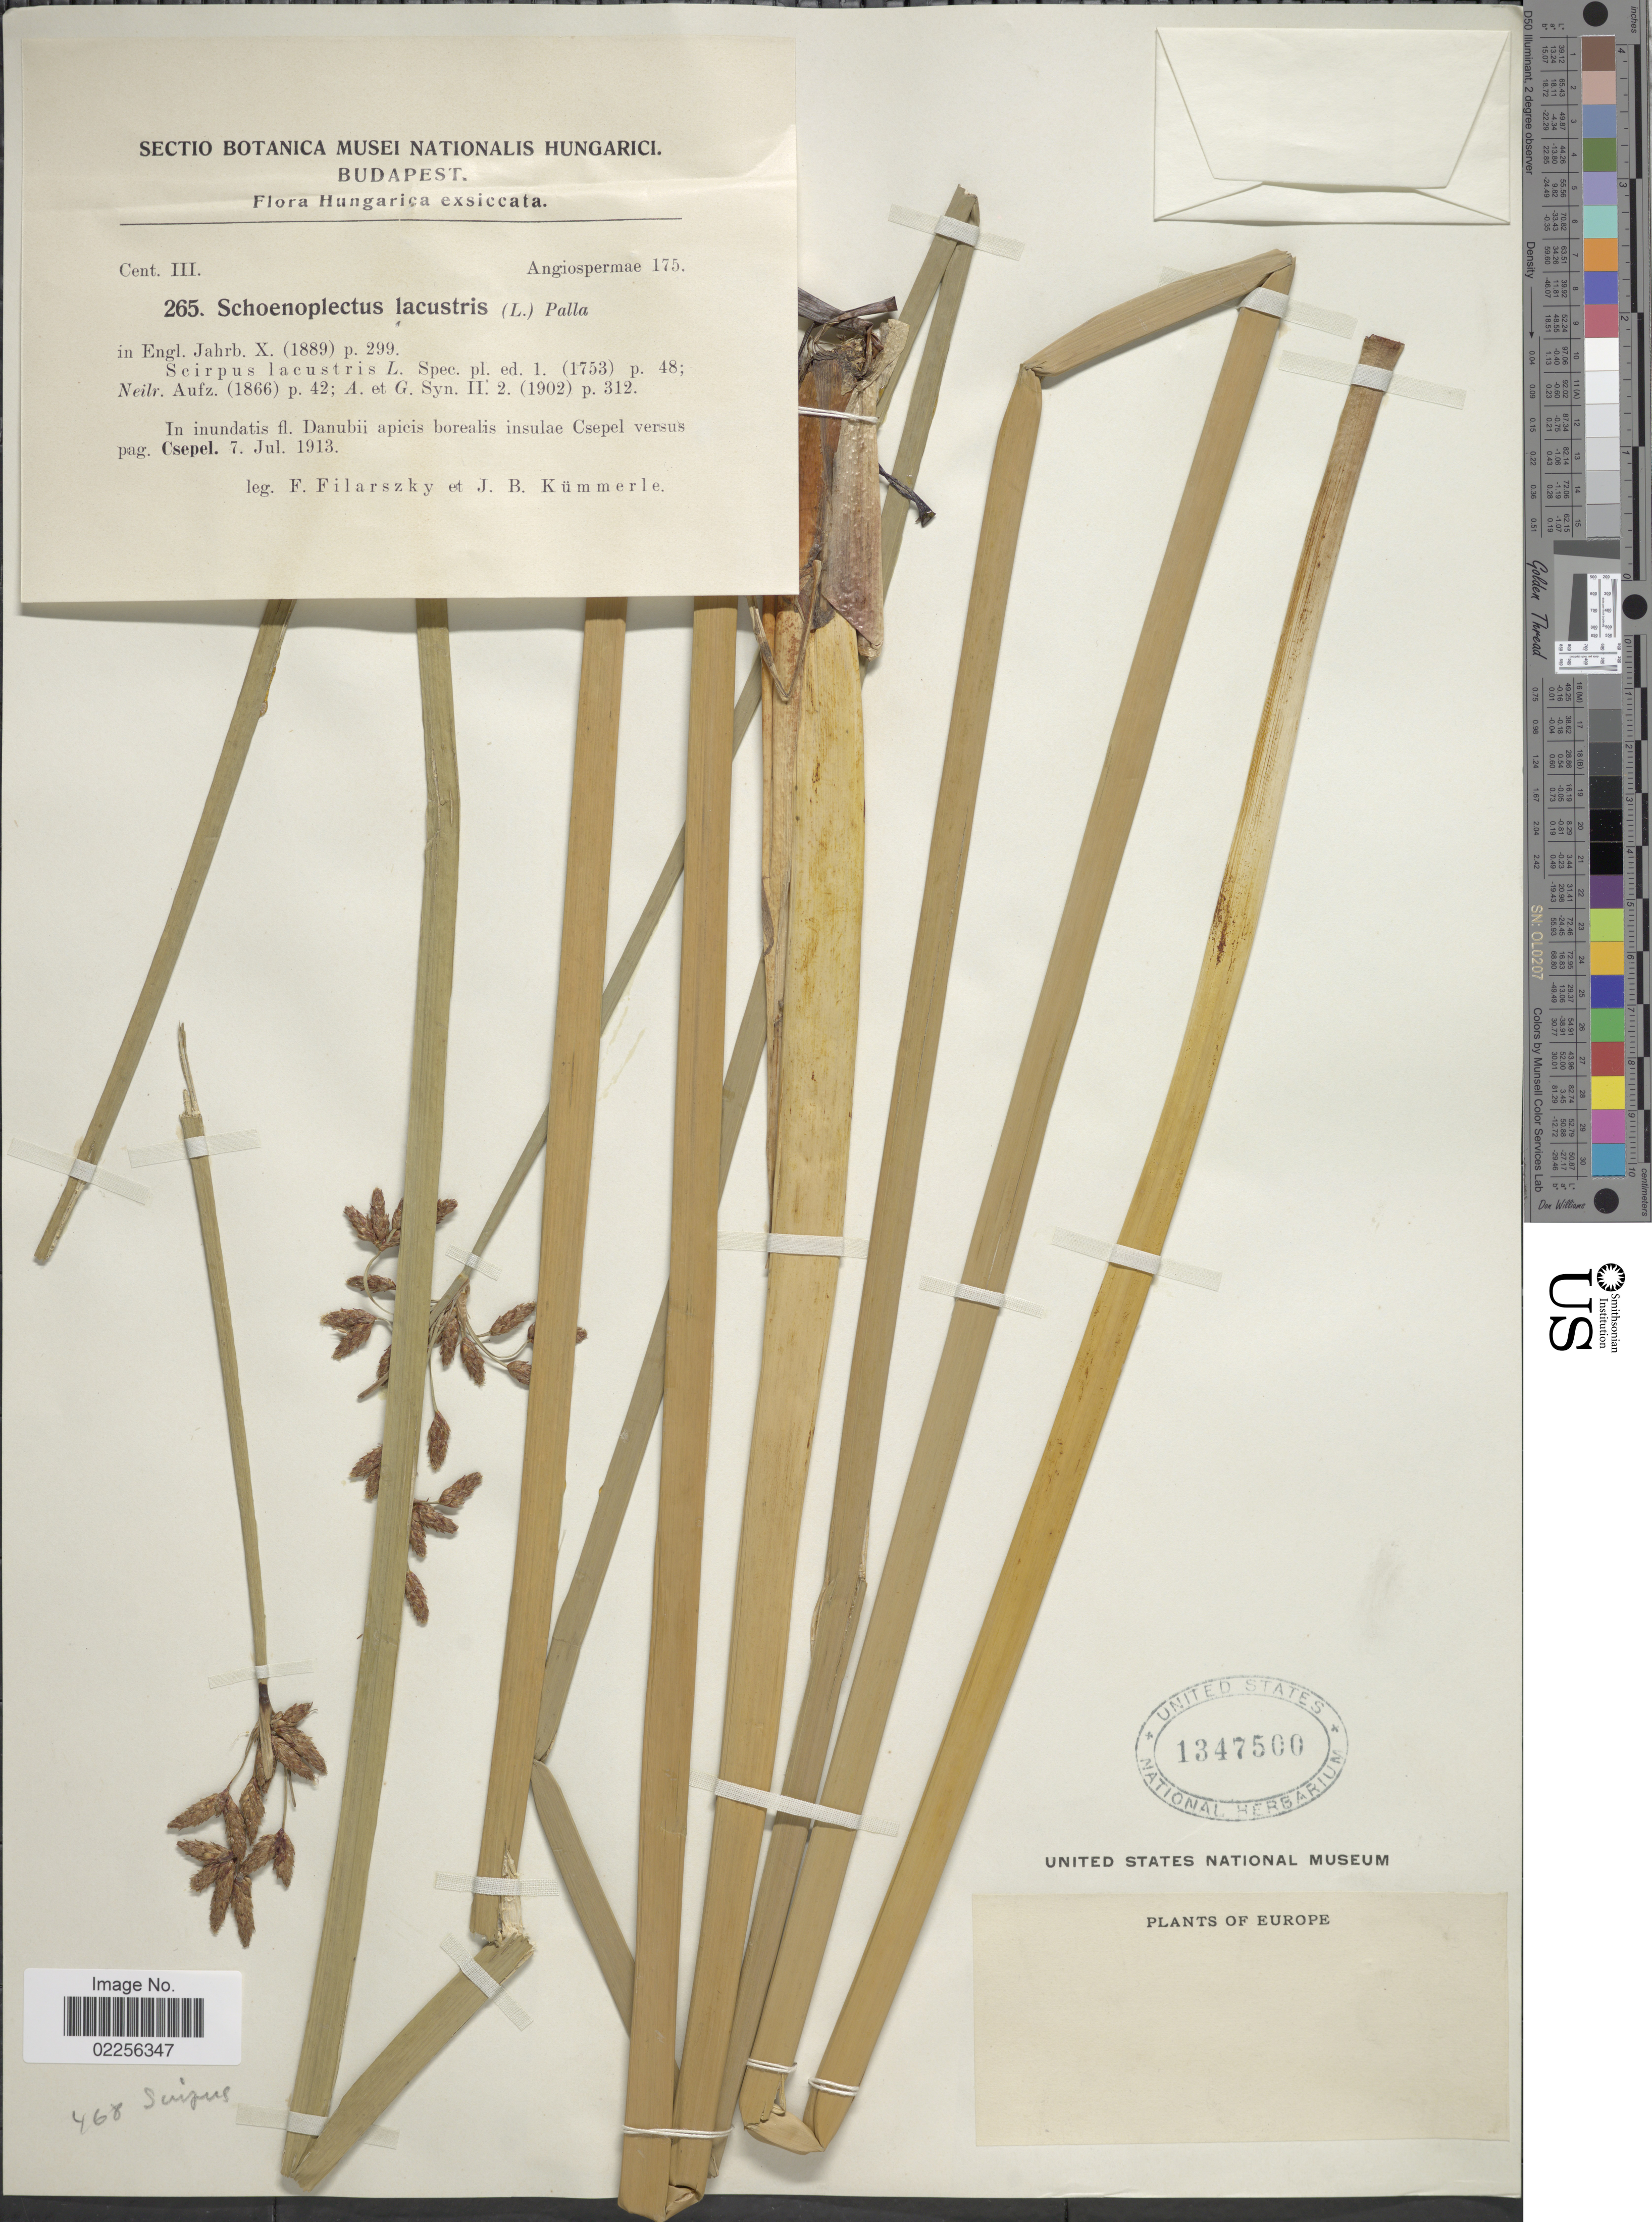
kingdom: Plantae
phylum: Tracheophyta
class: Liliopsida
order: Poales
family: Cyperaceae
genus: Schoenoplectus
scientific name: Schoenoplectus lacustris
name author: (L.) Palla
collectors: F. Filarszky & J. Kummerle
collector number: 265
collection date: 1913-07-07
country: Hungary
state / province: Budapest, Capital District of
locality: Budapest, In inundatis fl. Danubii apicis borealis insulae Csepel versus pag. Csepel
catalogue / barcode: US 1347500